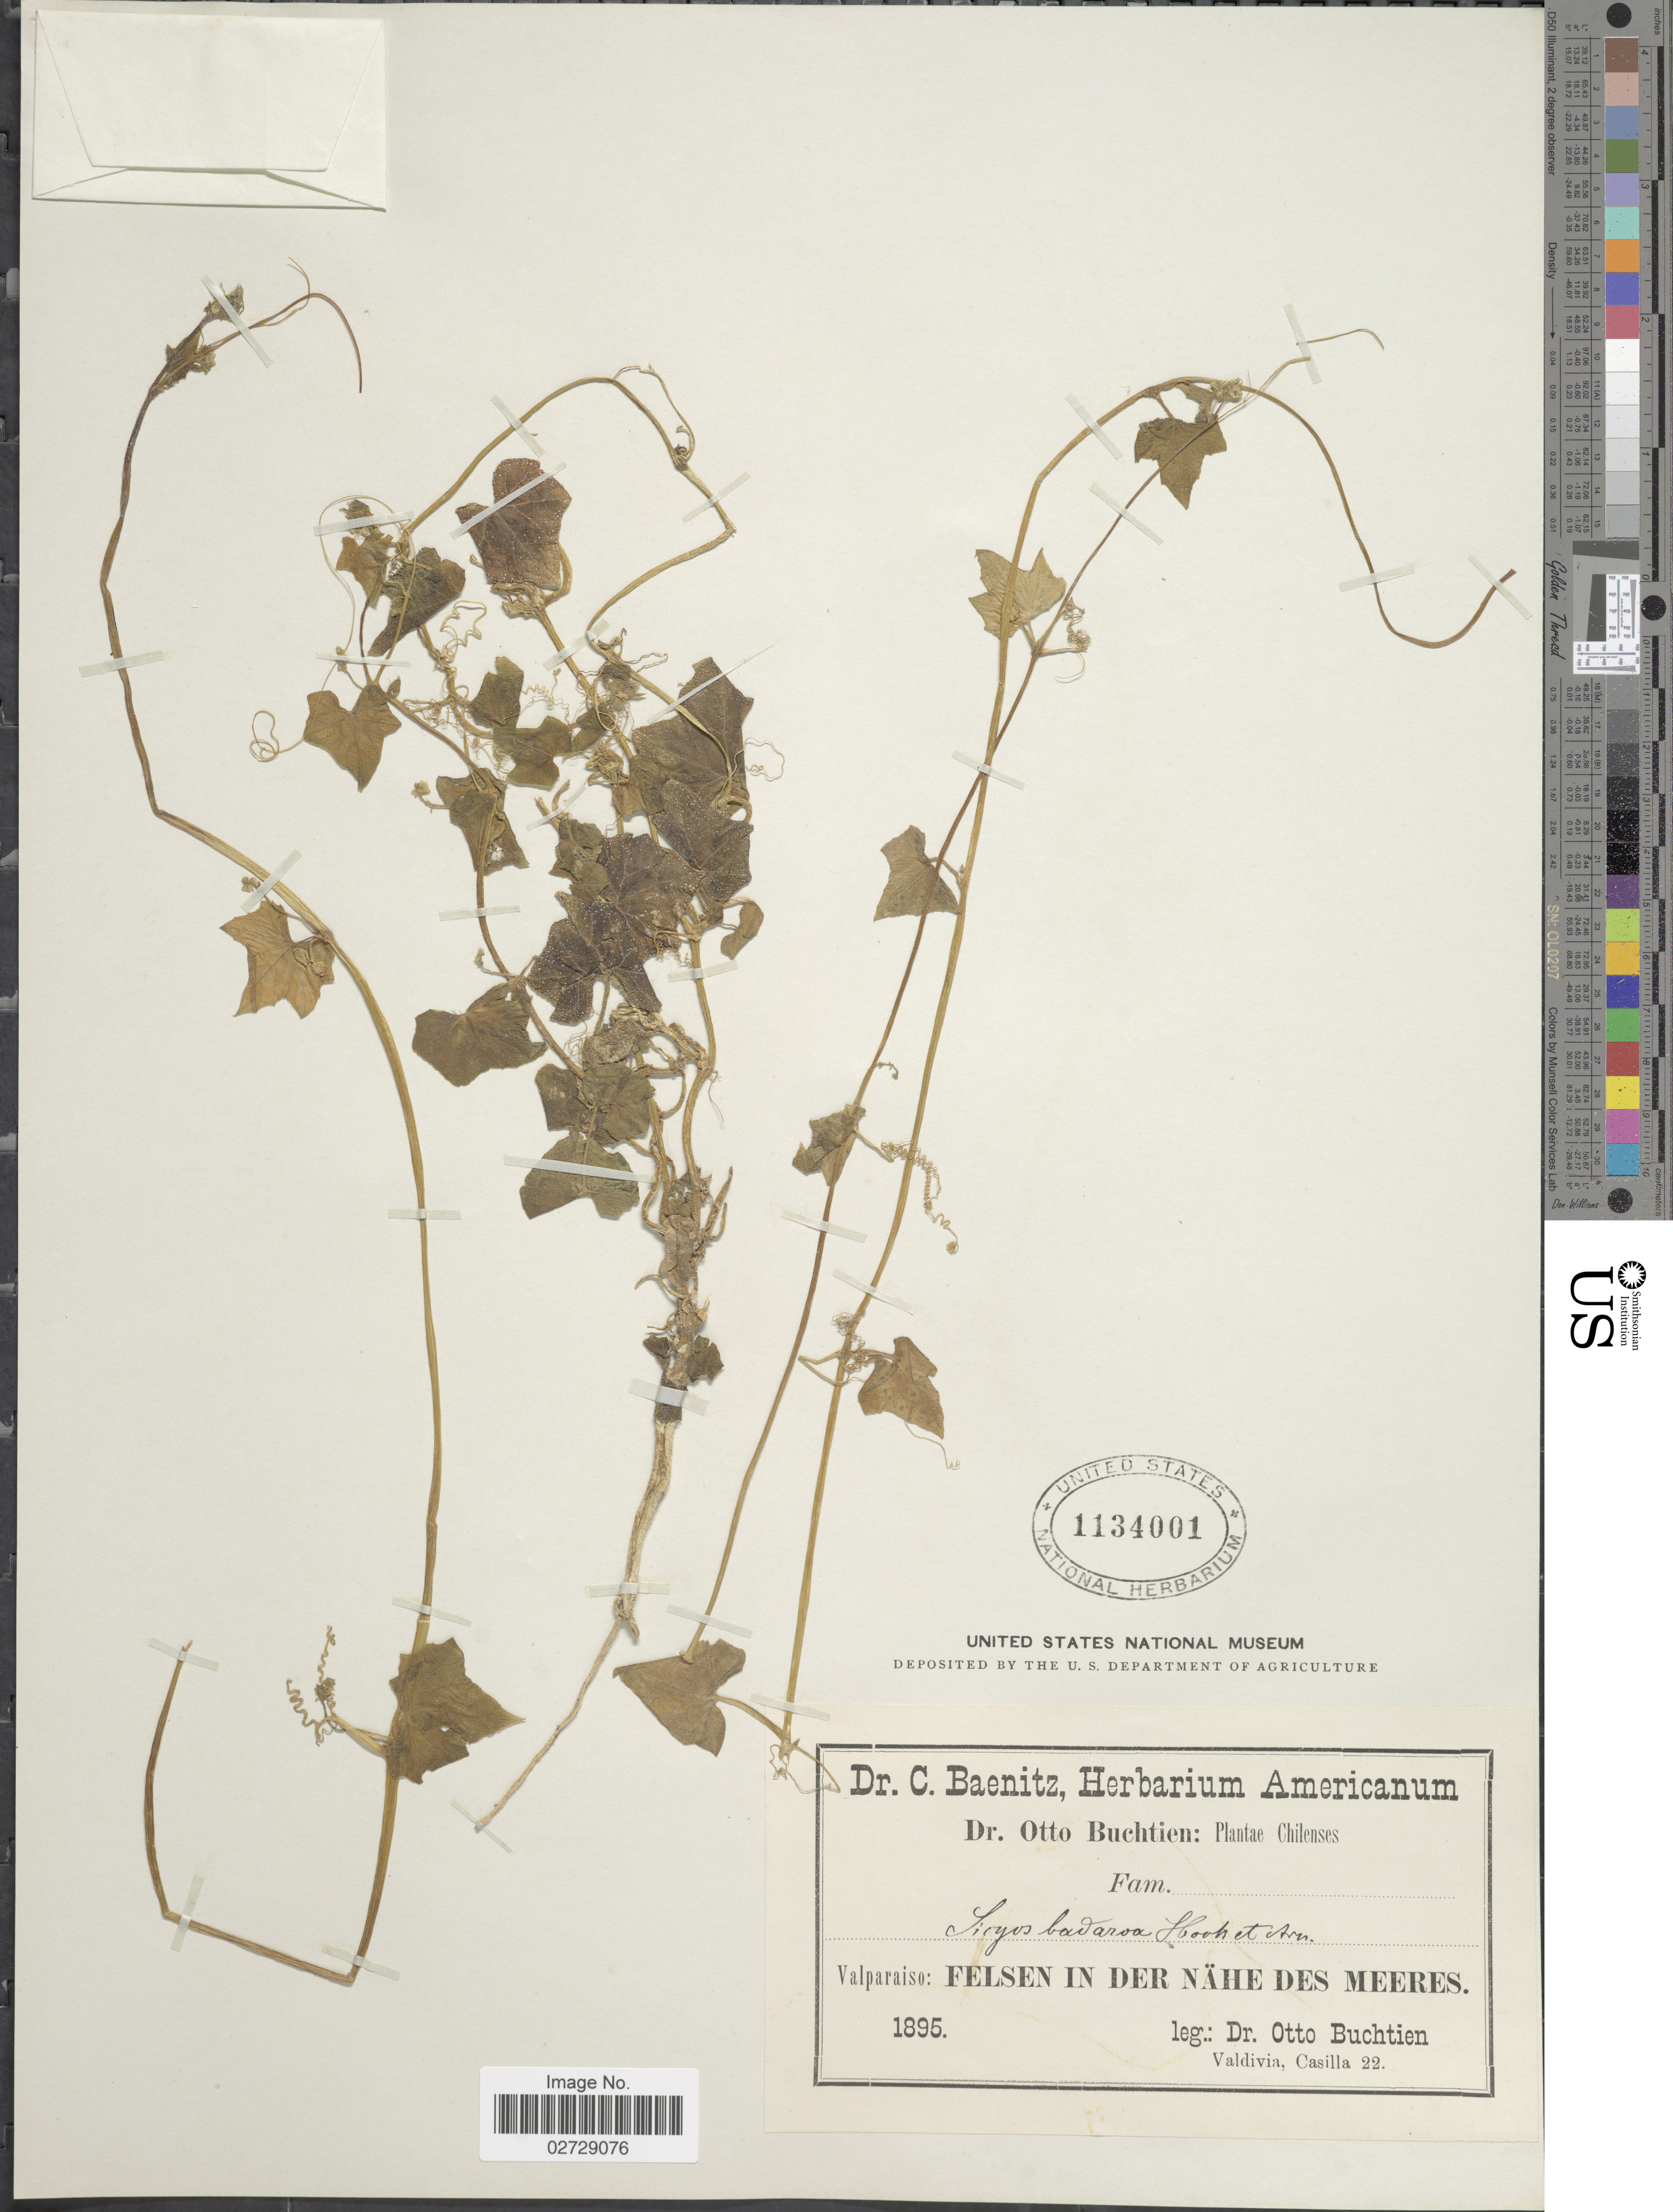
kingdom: Plantae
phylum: Tracheophyta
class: Magnoliopsida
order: Cucurbitales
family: Cucurbitaceae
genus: Sicyos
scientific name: Sicyos baderoa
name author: Hook. & Arn.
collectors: O. Buchtien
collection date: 1895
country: Chile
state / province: Valparaíso (V)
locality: Felsen in der Nähe des Meeres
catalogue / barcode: US 1134001